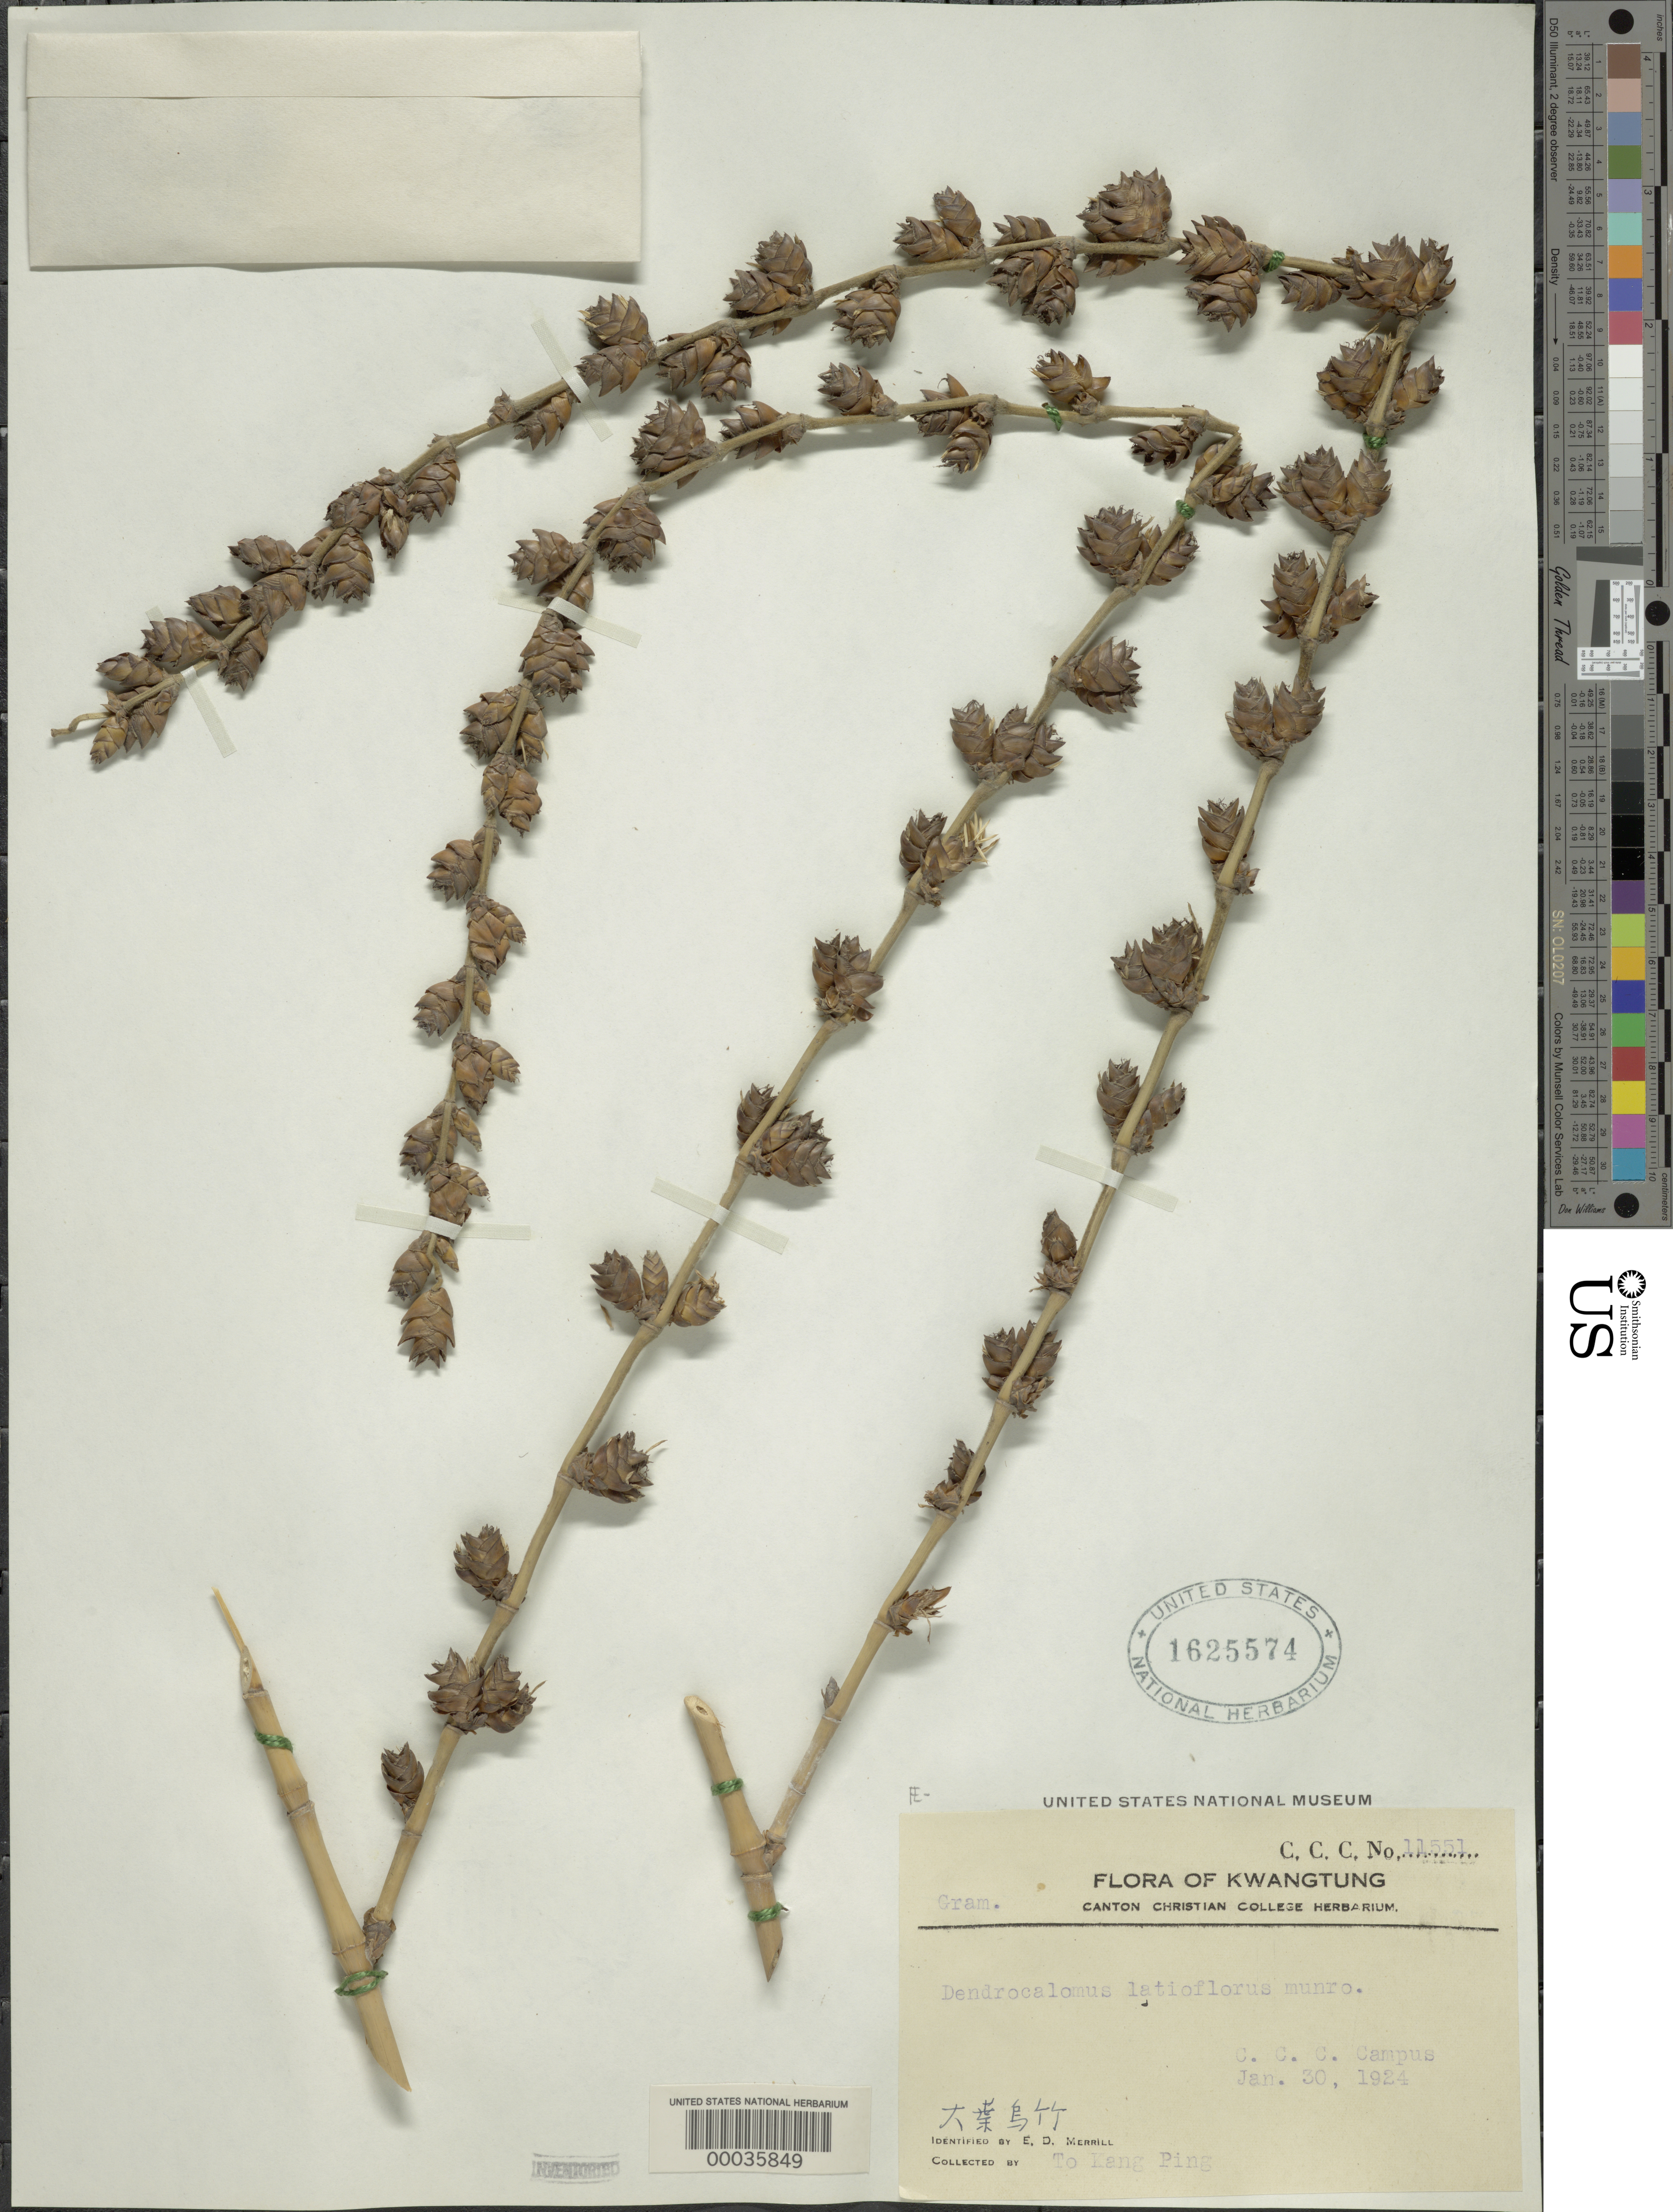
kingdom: Plantae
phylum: Tracheophyta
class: Liliopsida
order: Poales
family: Poaceae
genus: Dendrocalamus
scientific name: Dendrocalamus latiflorus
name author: Munro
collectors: T. K. Peng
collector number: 11551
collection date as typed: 30 Jan 1924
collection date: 1924-01-30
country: China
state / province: Guangdong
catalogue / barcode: US 1625574